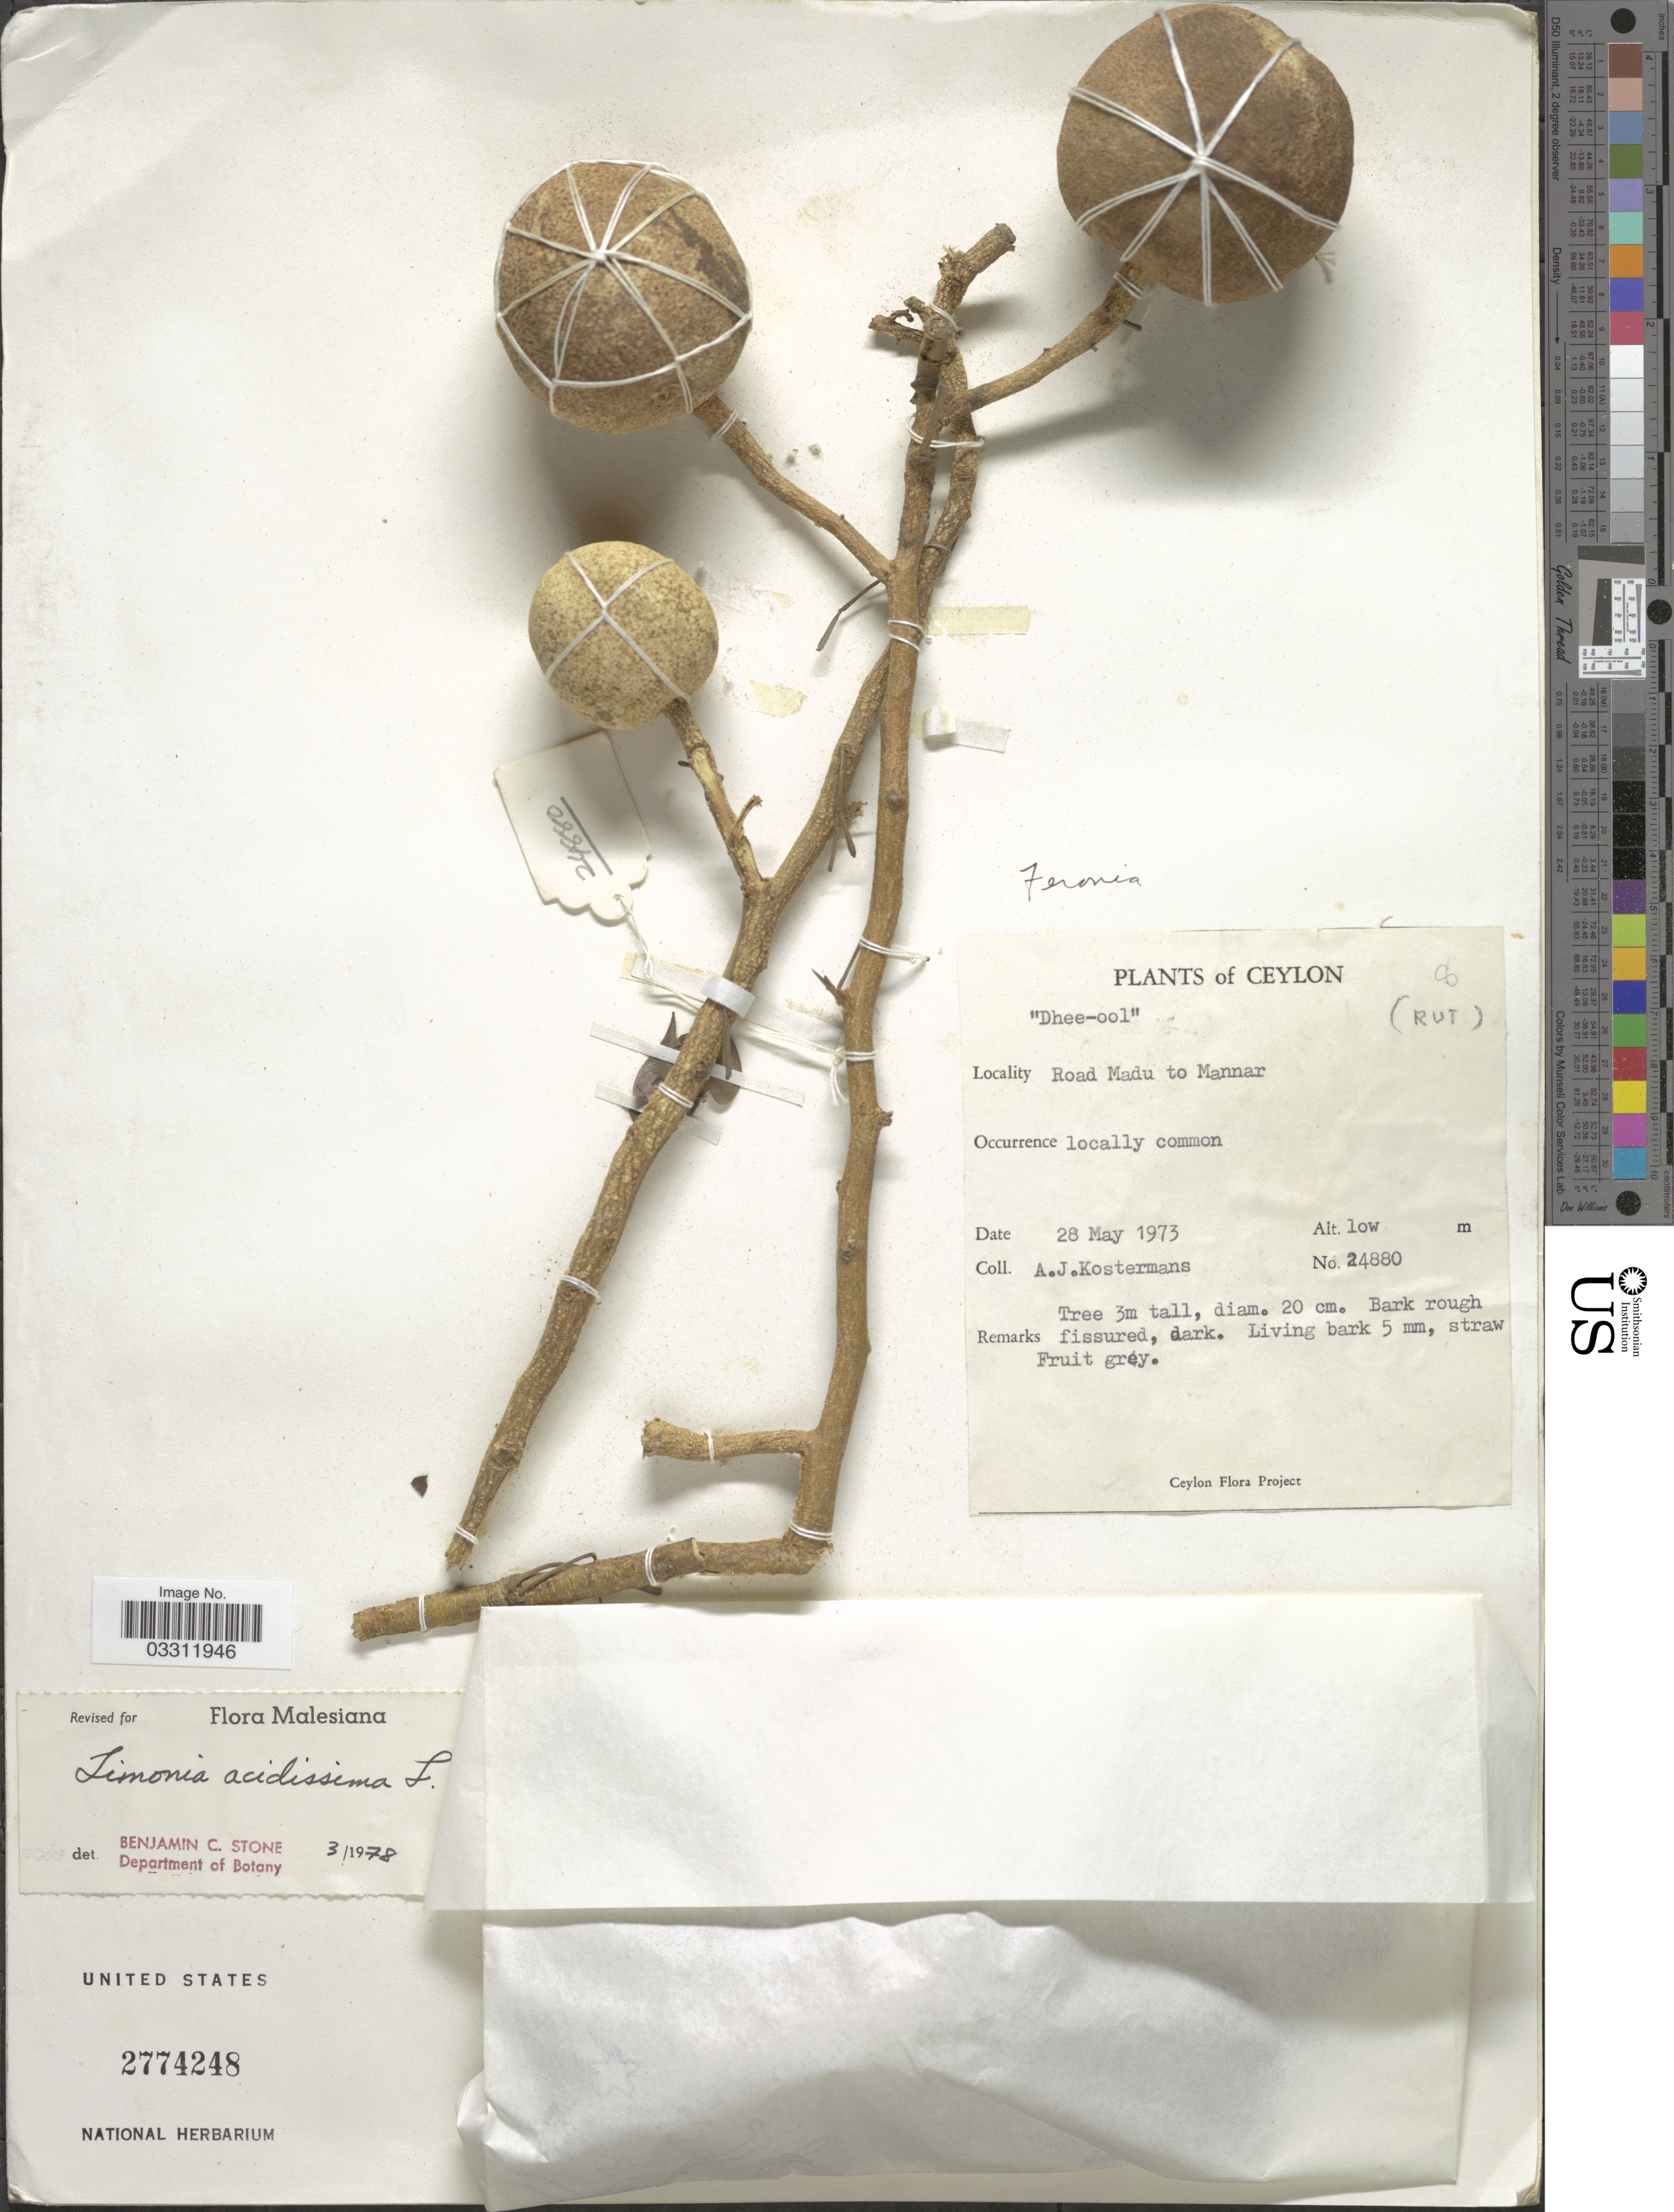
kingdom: Plantae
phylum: Tracheophyta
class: Magnoliopsida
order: Sapindales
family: Rutaceae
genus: Limonia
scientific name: Limonia acidissima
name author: L.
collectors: A. J. G. Kostermans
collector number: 24880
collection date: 1973-05-28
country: Sri Lanka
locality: Ceylon. Road Manu to Mannar.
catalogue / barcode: US 2774248